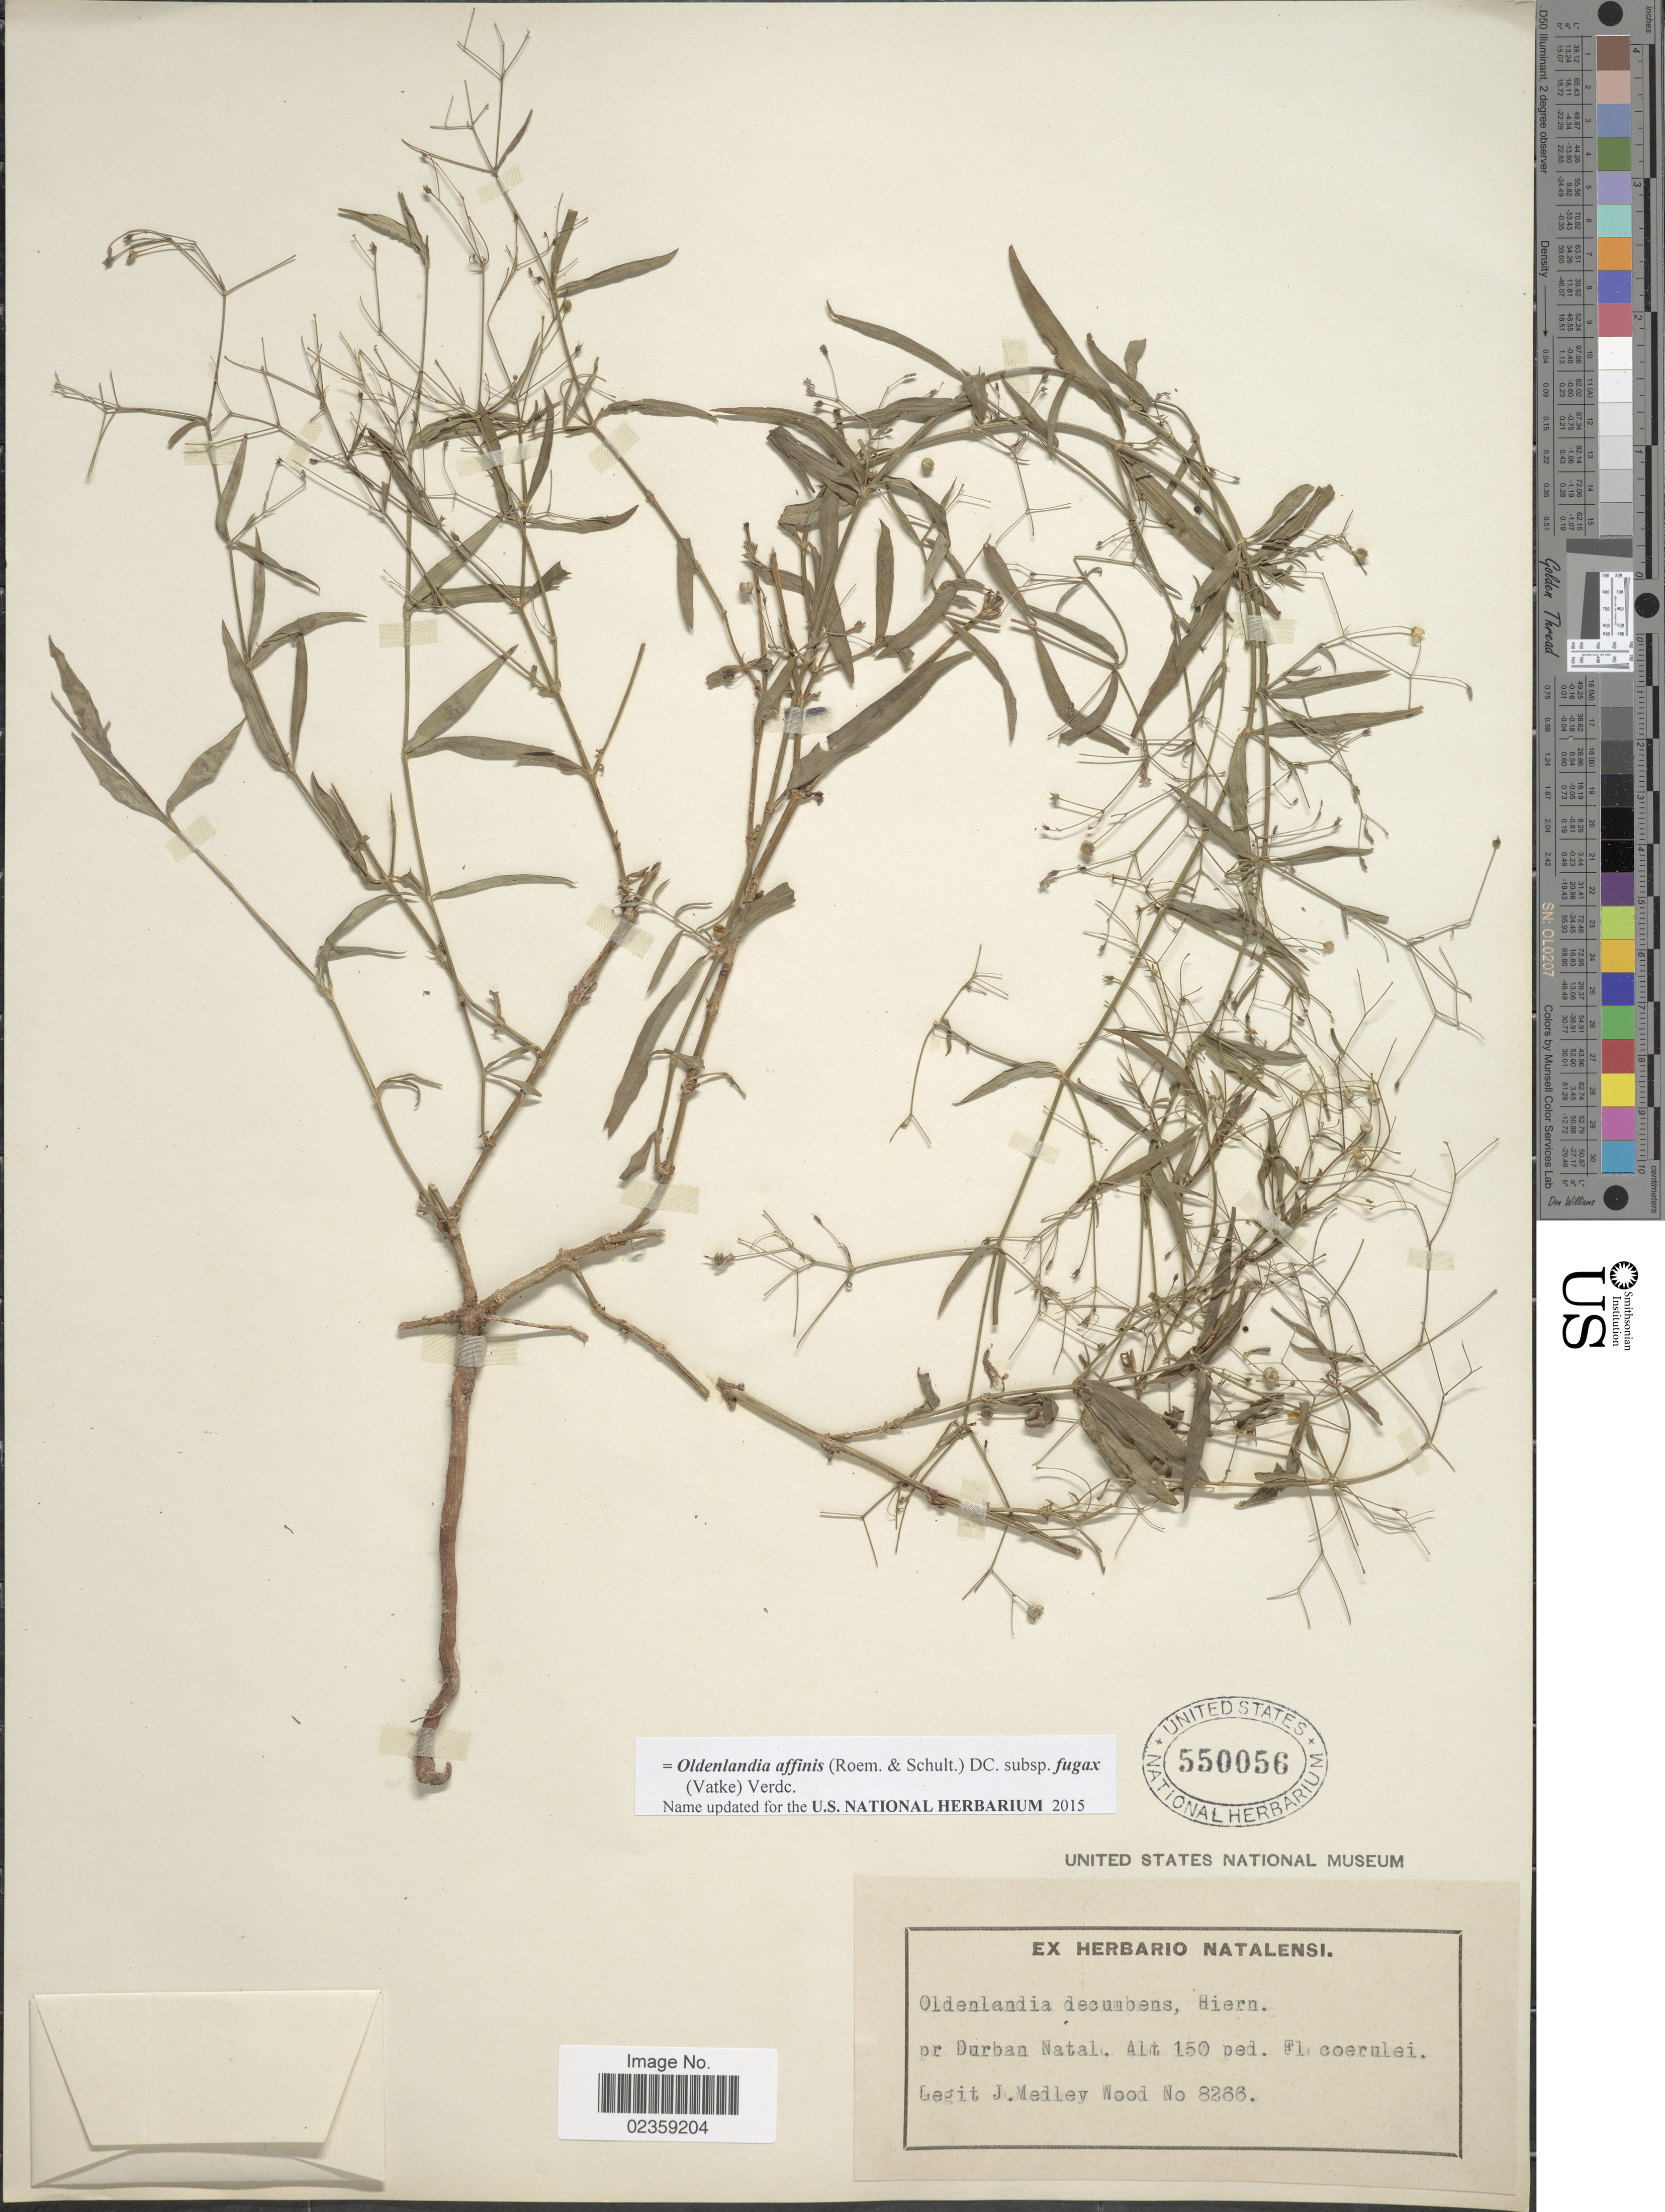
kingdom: Plantae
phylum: Tracheophyta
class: Magnoliopsida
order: Gentianales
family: Rubiaceae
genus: Oldenlandia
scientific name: Oldenlandia affinis subsp. fugax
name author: (Vatke) Verdc.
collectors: J. Medley Wood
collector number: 8266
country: South Africa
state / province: KwaZulu-Natal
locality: Pr Durban, Natal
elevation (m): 46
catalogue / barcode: US 550056